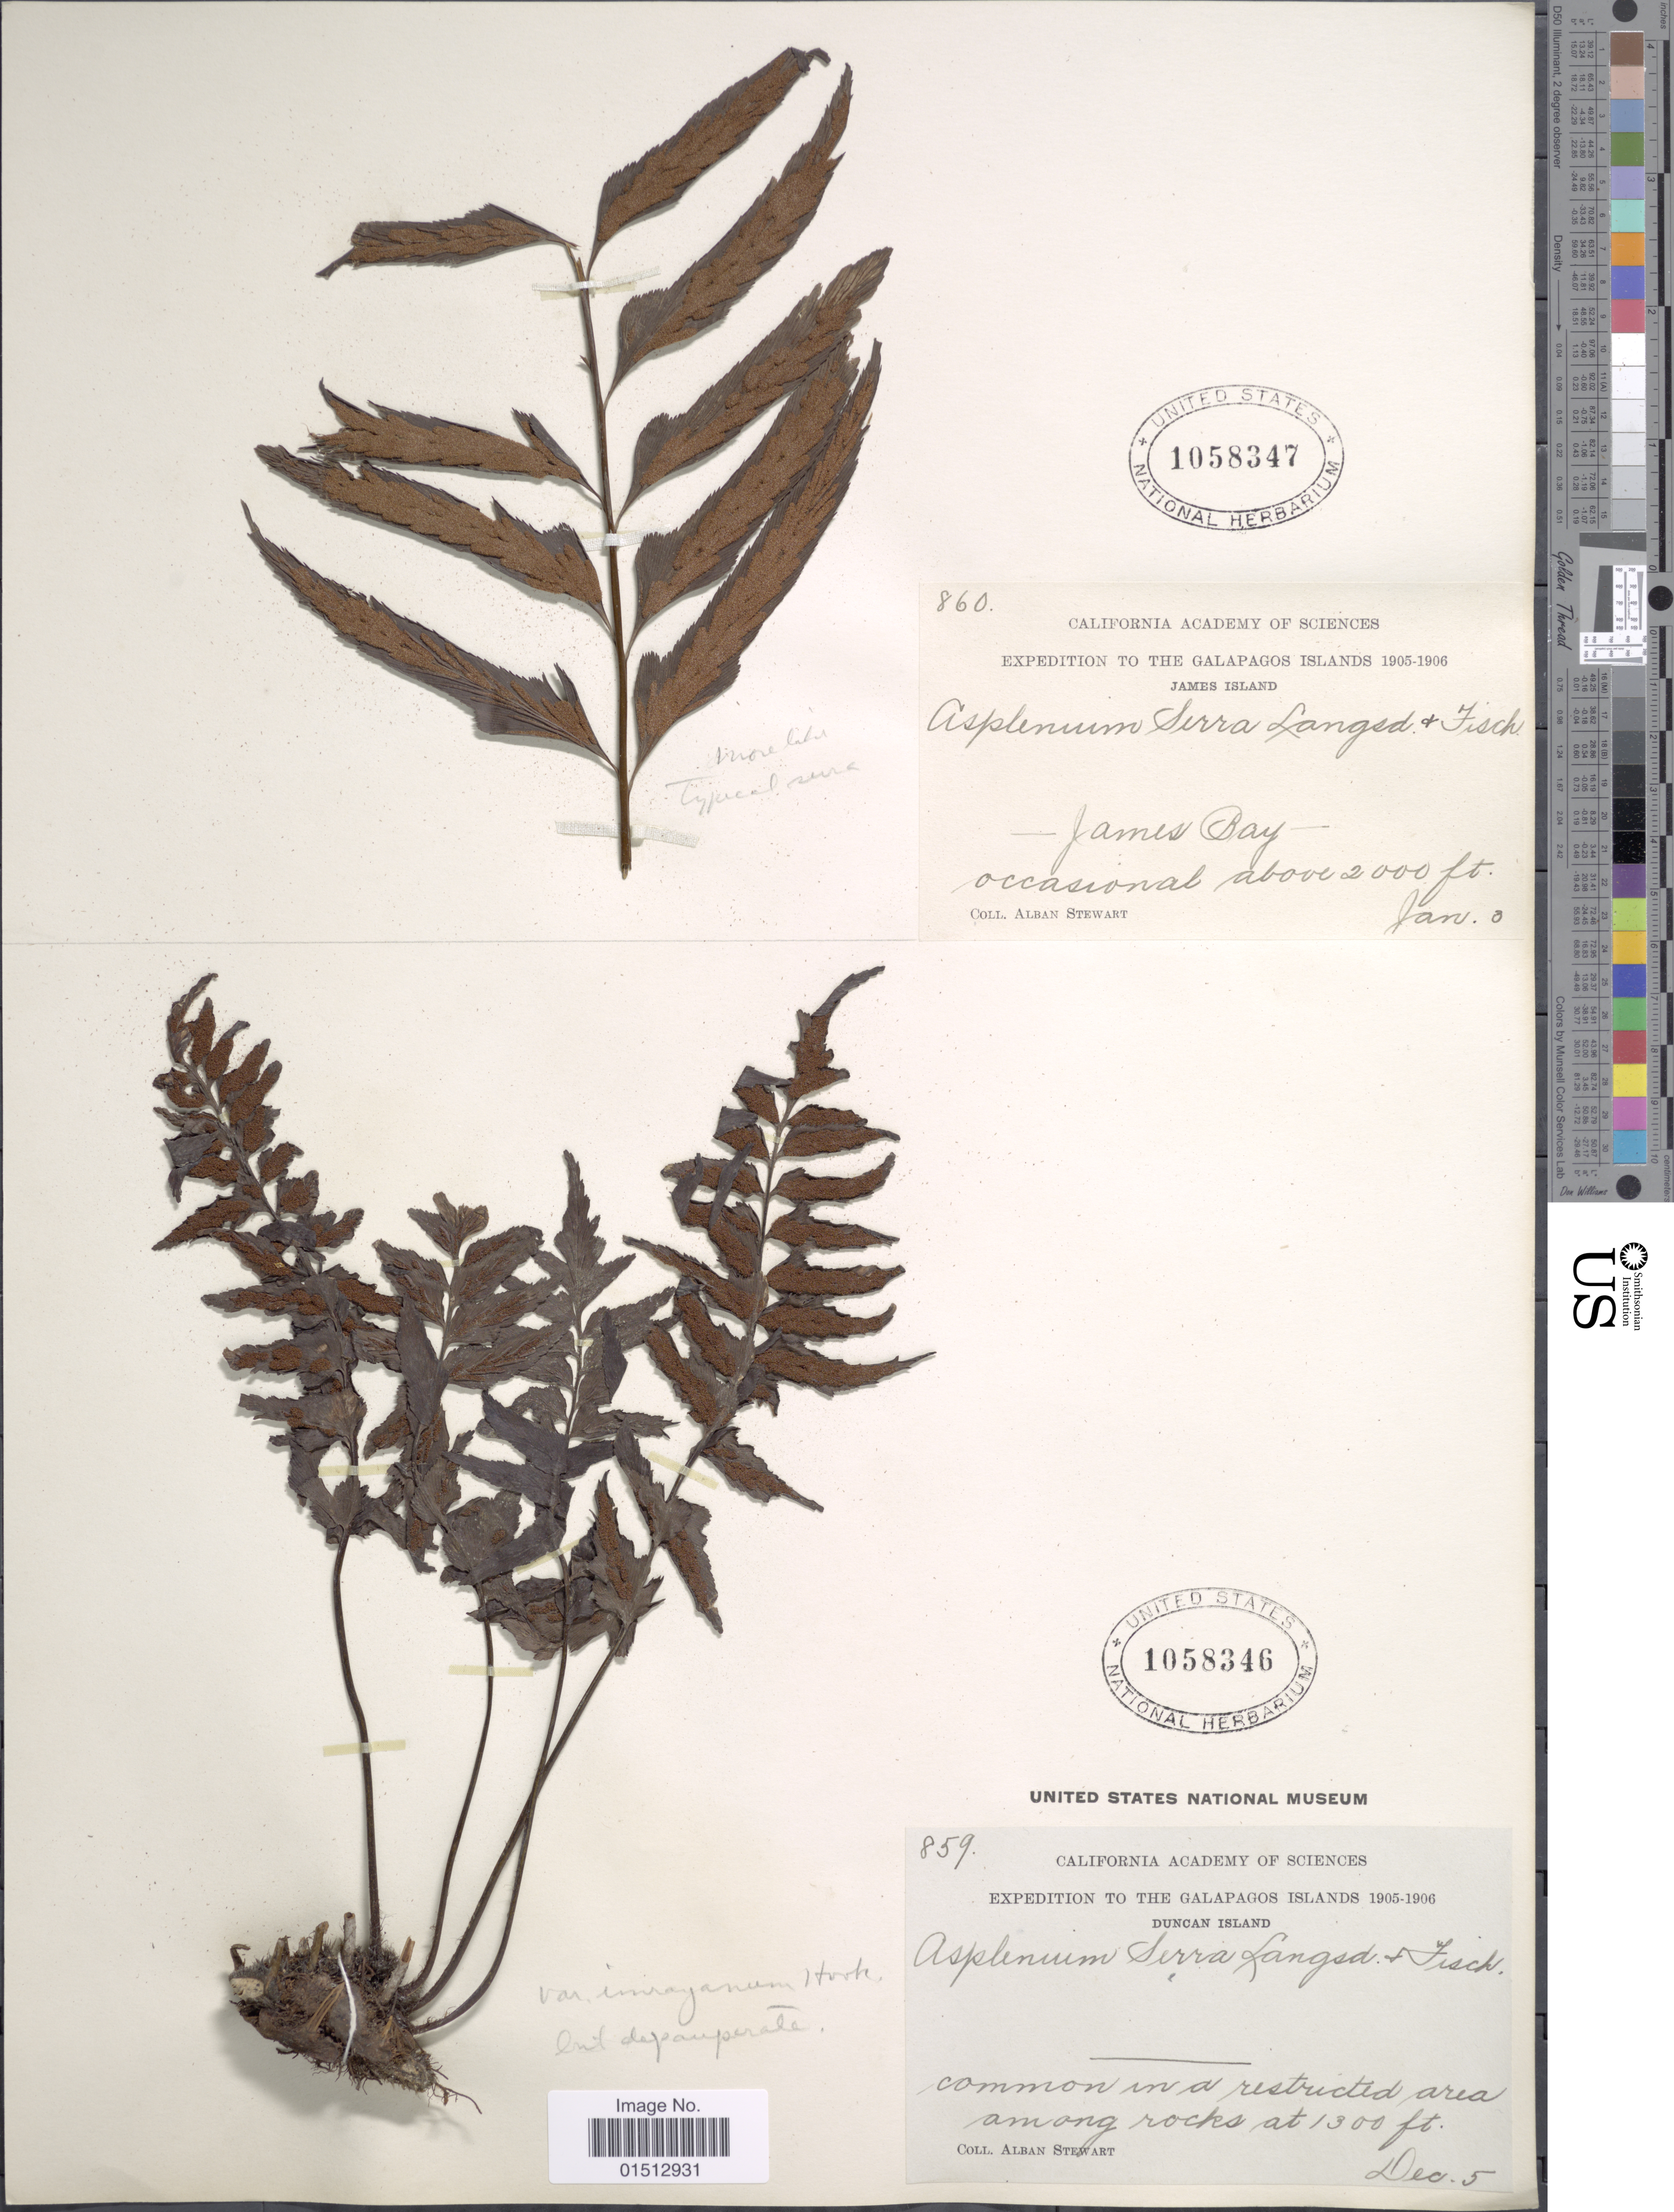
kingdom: Plantae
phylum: Tracheophyta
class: Polypodiopsida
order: Polypodiales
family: Aspleniaceae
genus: Asplenium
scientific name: Asplenium serra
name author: Langsd. & Fisch.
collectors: A. Stewart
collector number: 860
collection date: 1905-01-03/1906-01-03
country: Ecuador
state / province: Colón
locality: Galapagos Islands, James Island, James Bay.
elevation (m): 610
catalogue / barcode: US 1058347